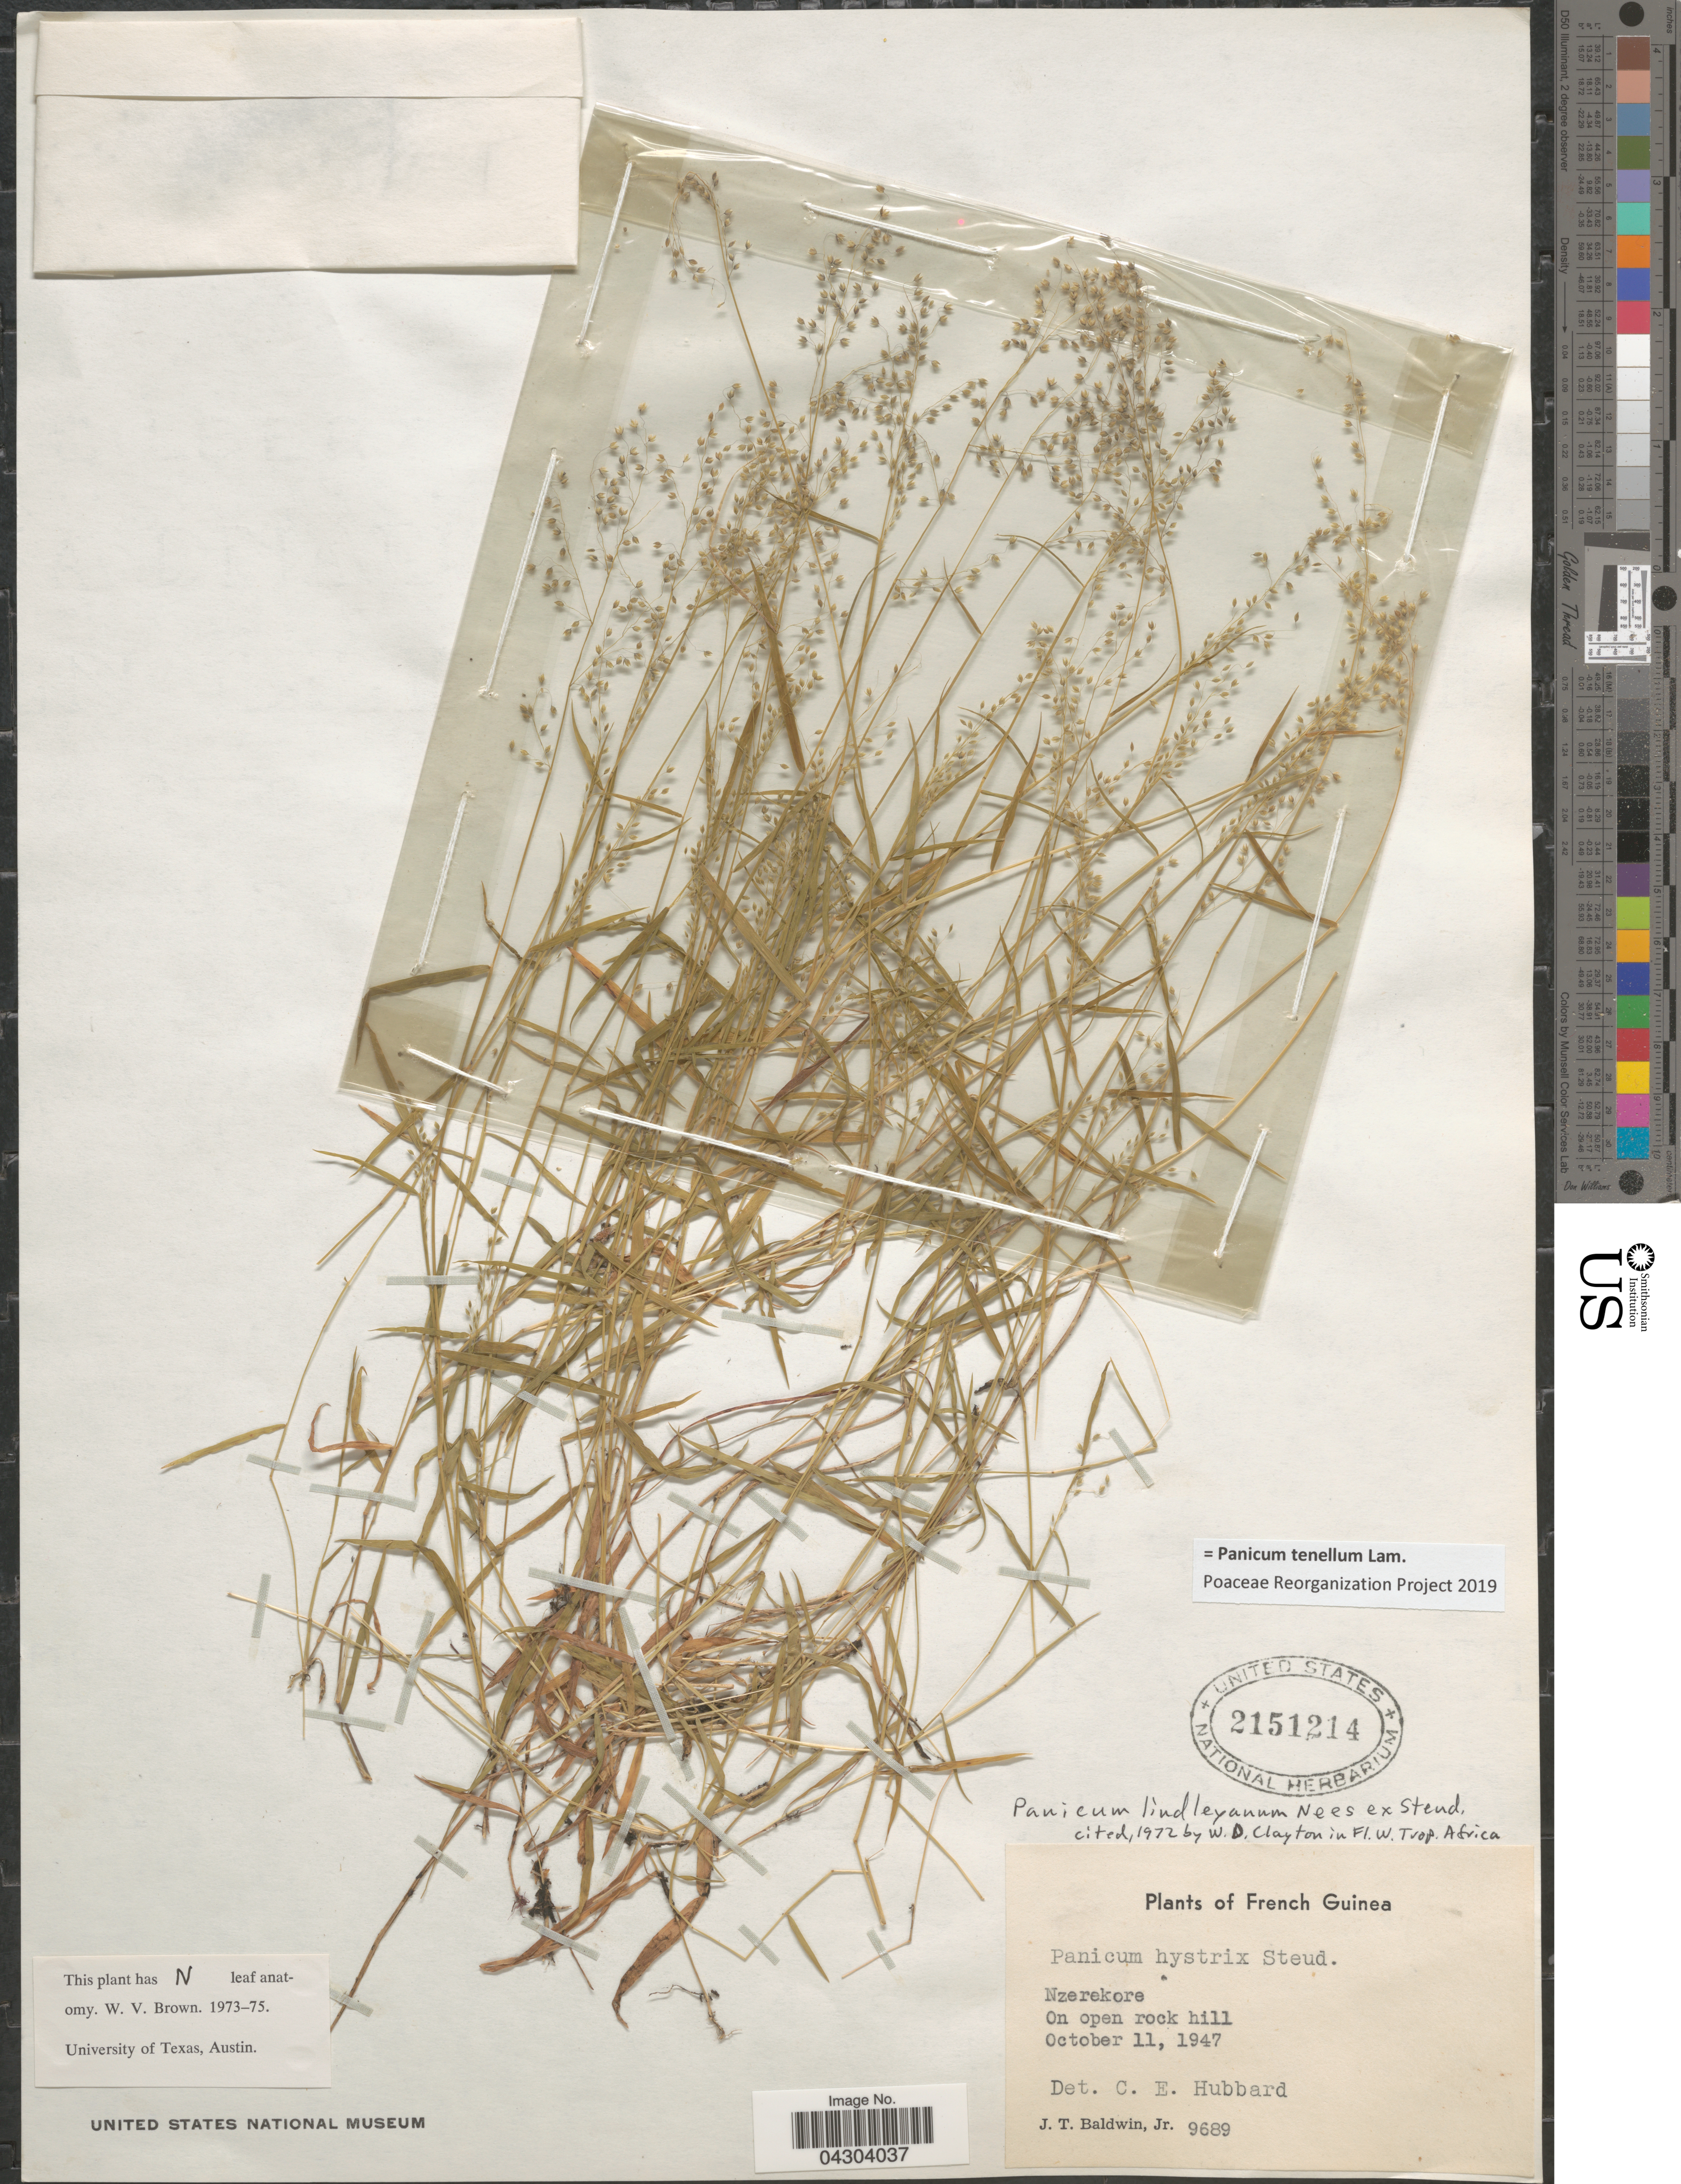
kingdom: Plantae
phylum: Tracheophyta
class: Liliopsida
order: Poales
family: Poaceae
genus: Panicum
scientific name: Panicum tenellum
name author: Lam.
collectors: J. T. Baldwin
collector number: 9689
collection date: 1947-10-11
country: Guinea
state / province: Nzérékoré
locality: French Guinea.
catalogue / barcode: US 2151214